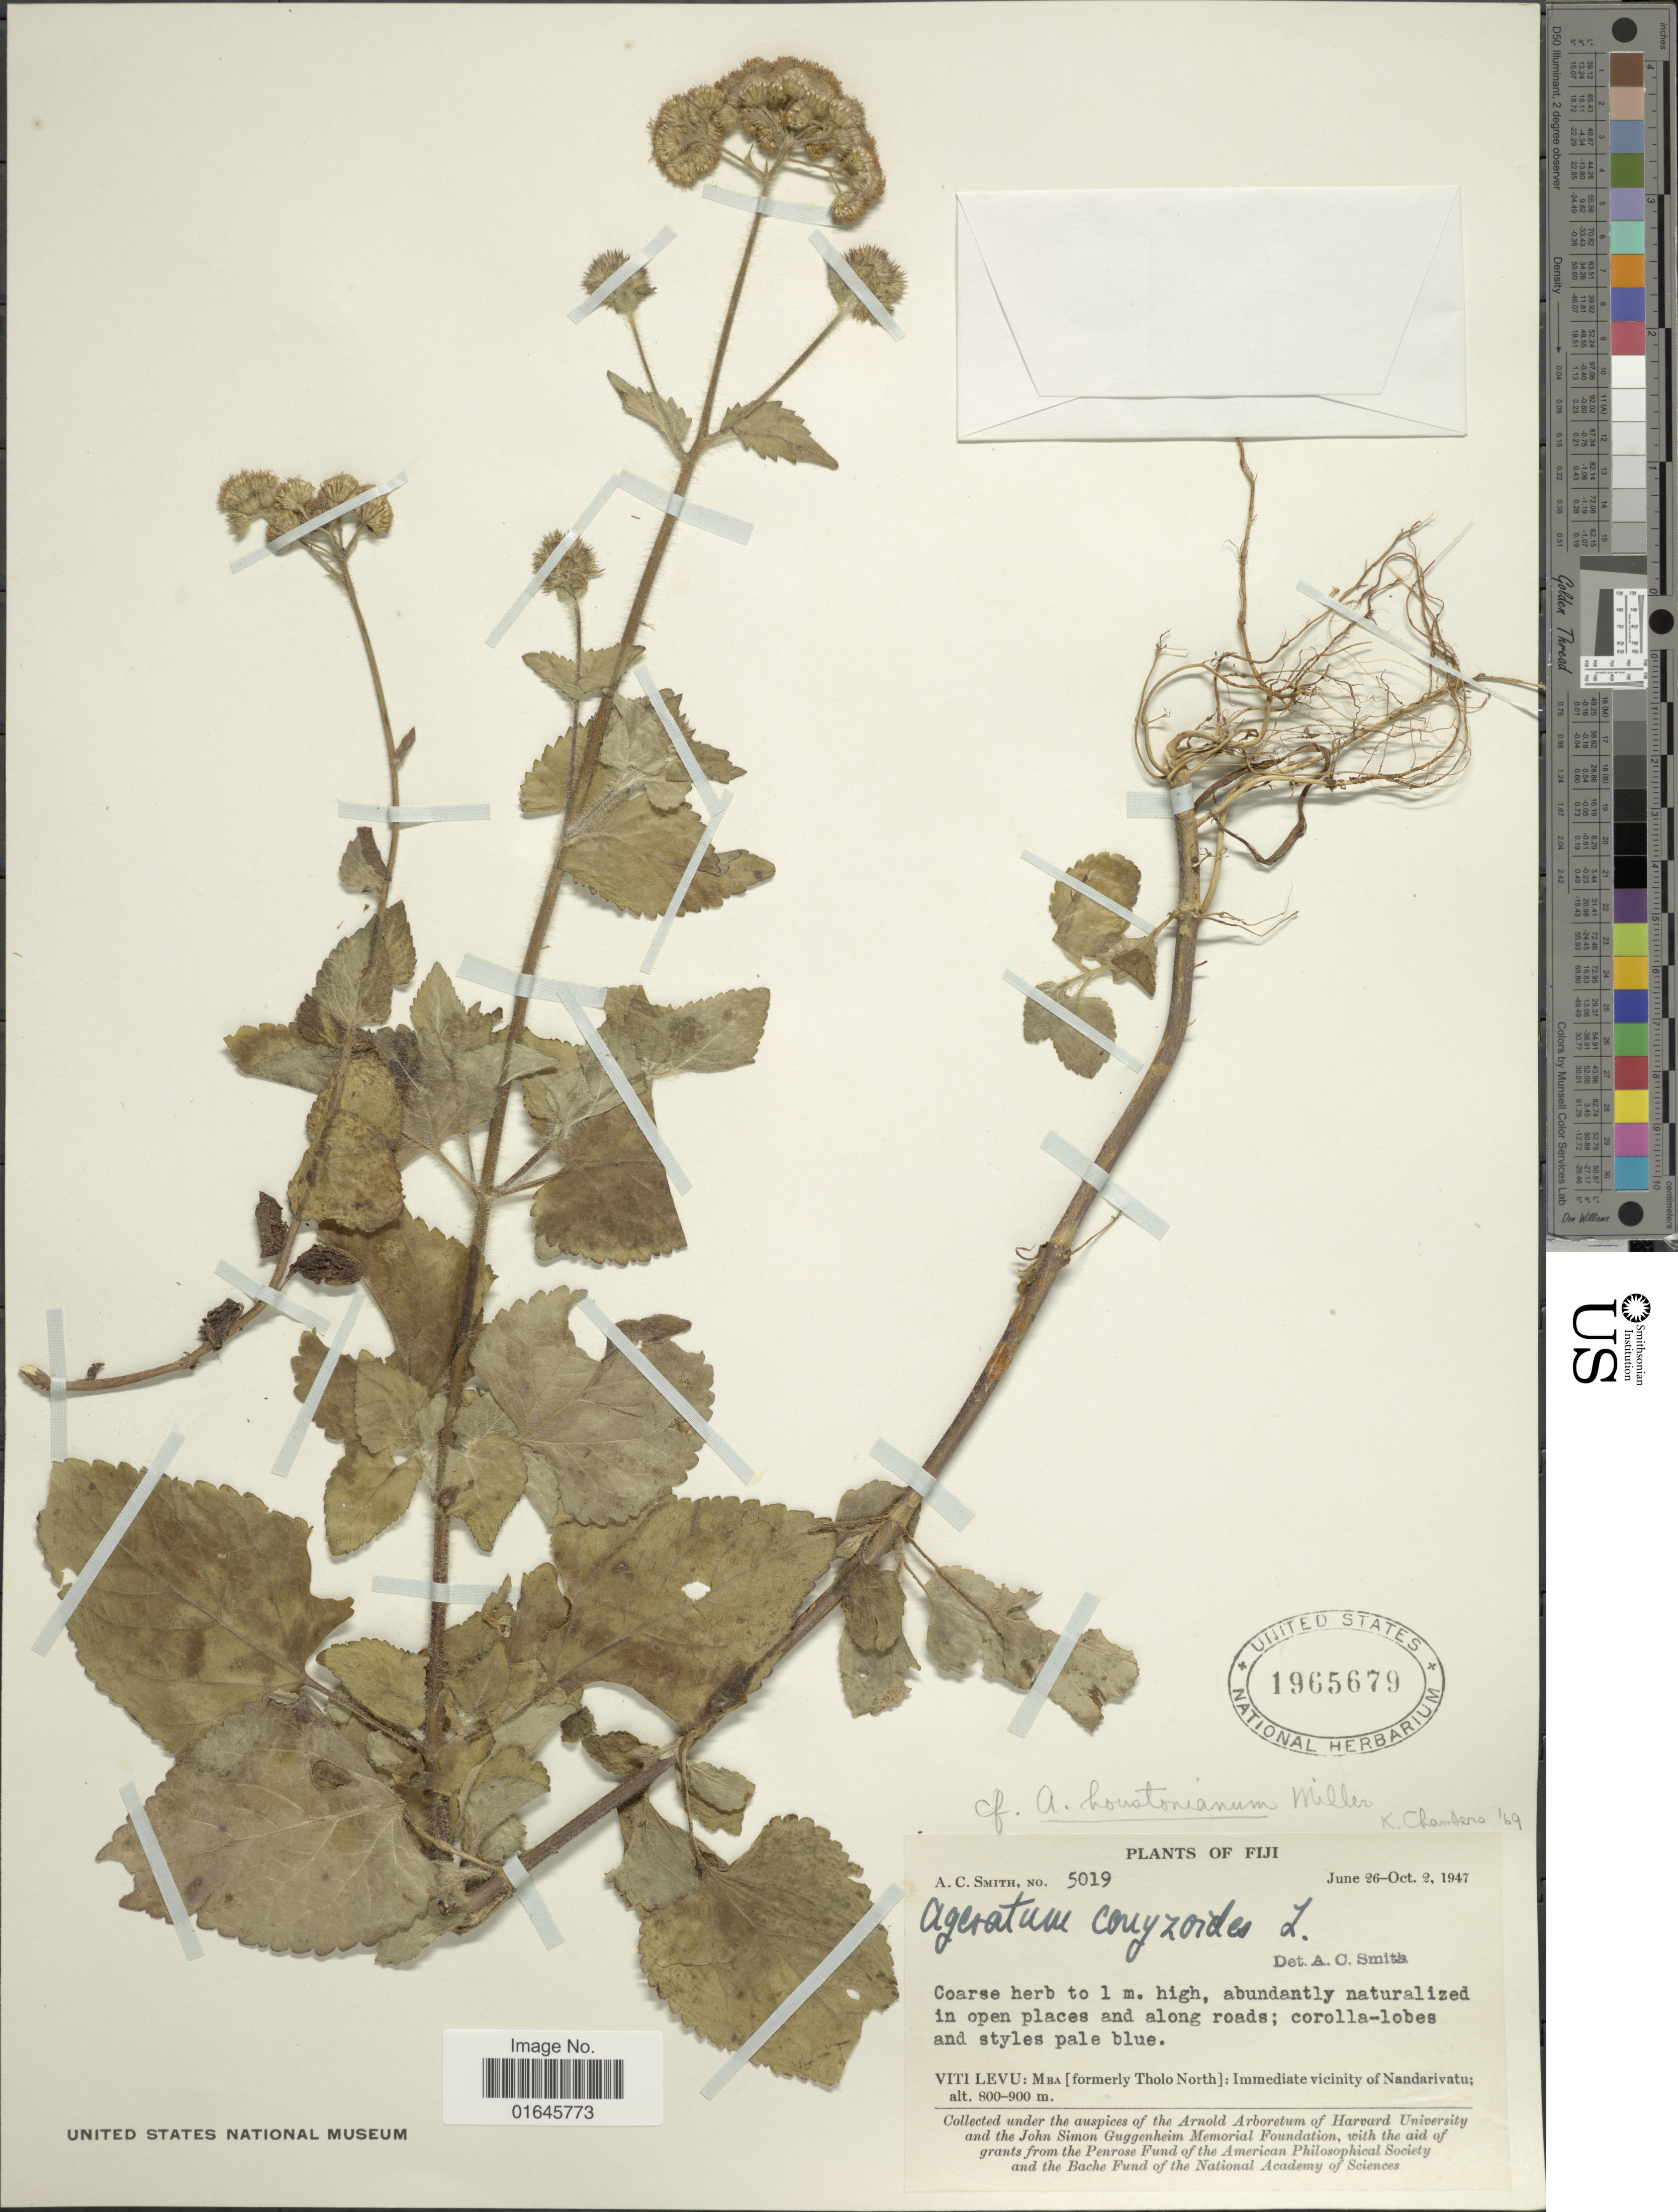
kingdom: Plantae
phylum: Tracheophyta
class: Magnoliopsida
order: Asterales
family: Asteraceae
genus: Ageratum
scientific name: Ageratum conyzoides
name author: L.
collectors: A. C. Smith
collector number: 5019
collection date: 1947-06-26/1947-10-02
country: Fiji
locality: Viti Levu: MBA [formerly Tholo North]: Immediate vicinity of Nandarivatu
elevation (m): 800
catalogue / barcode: US 1965679